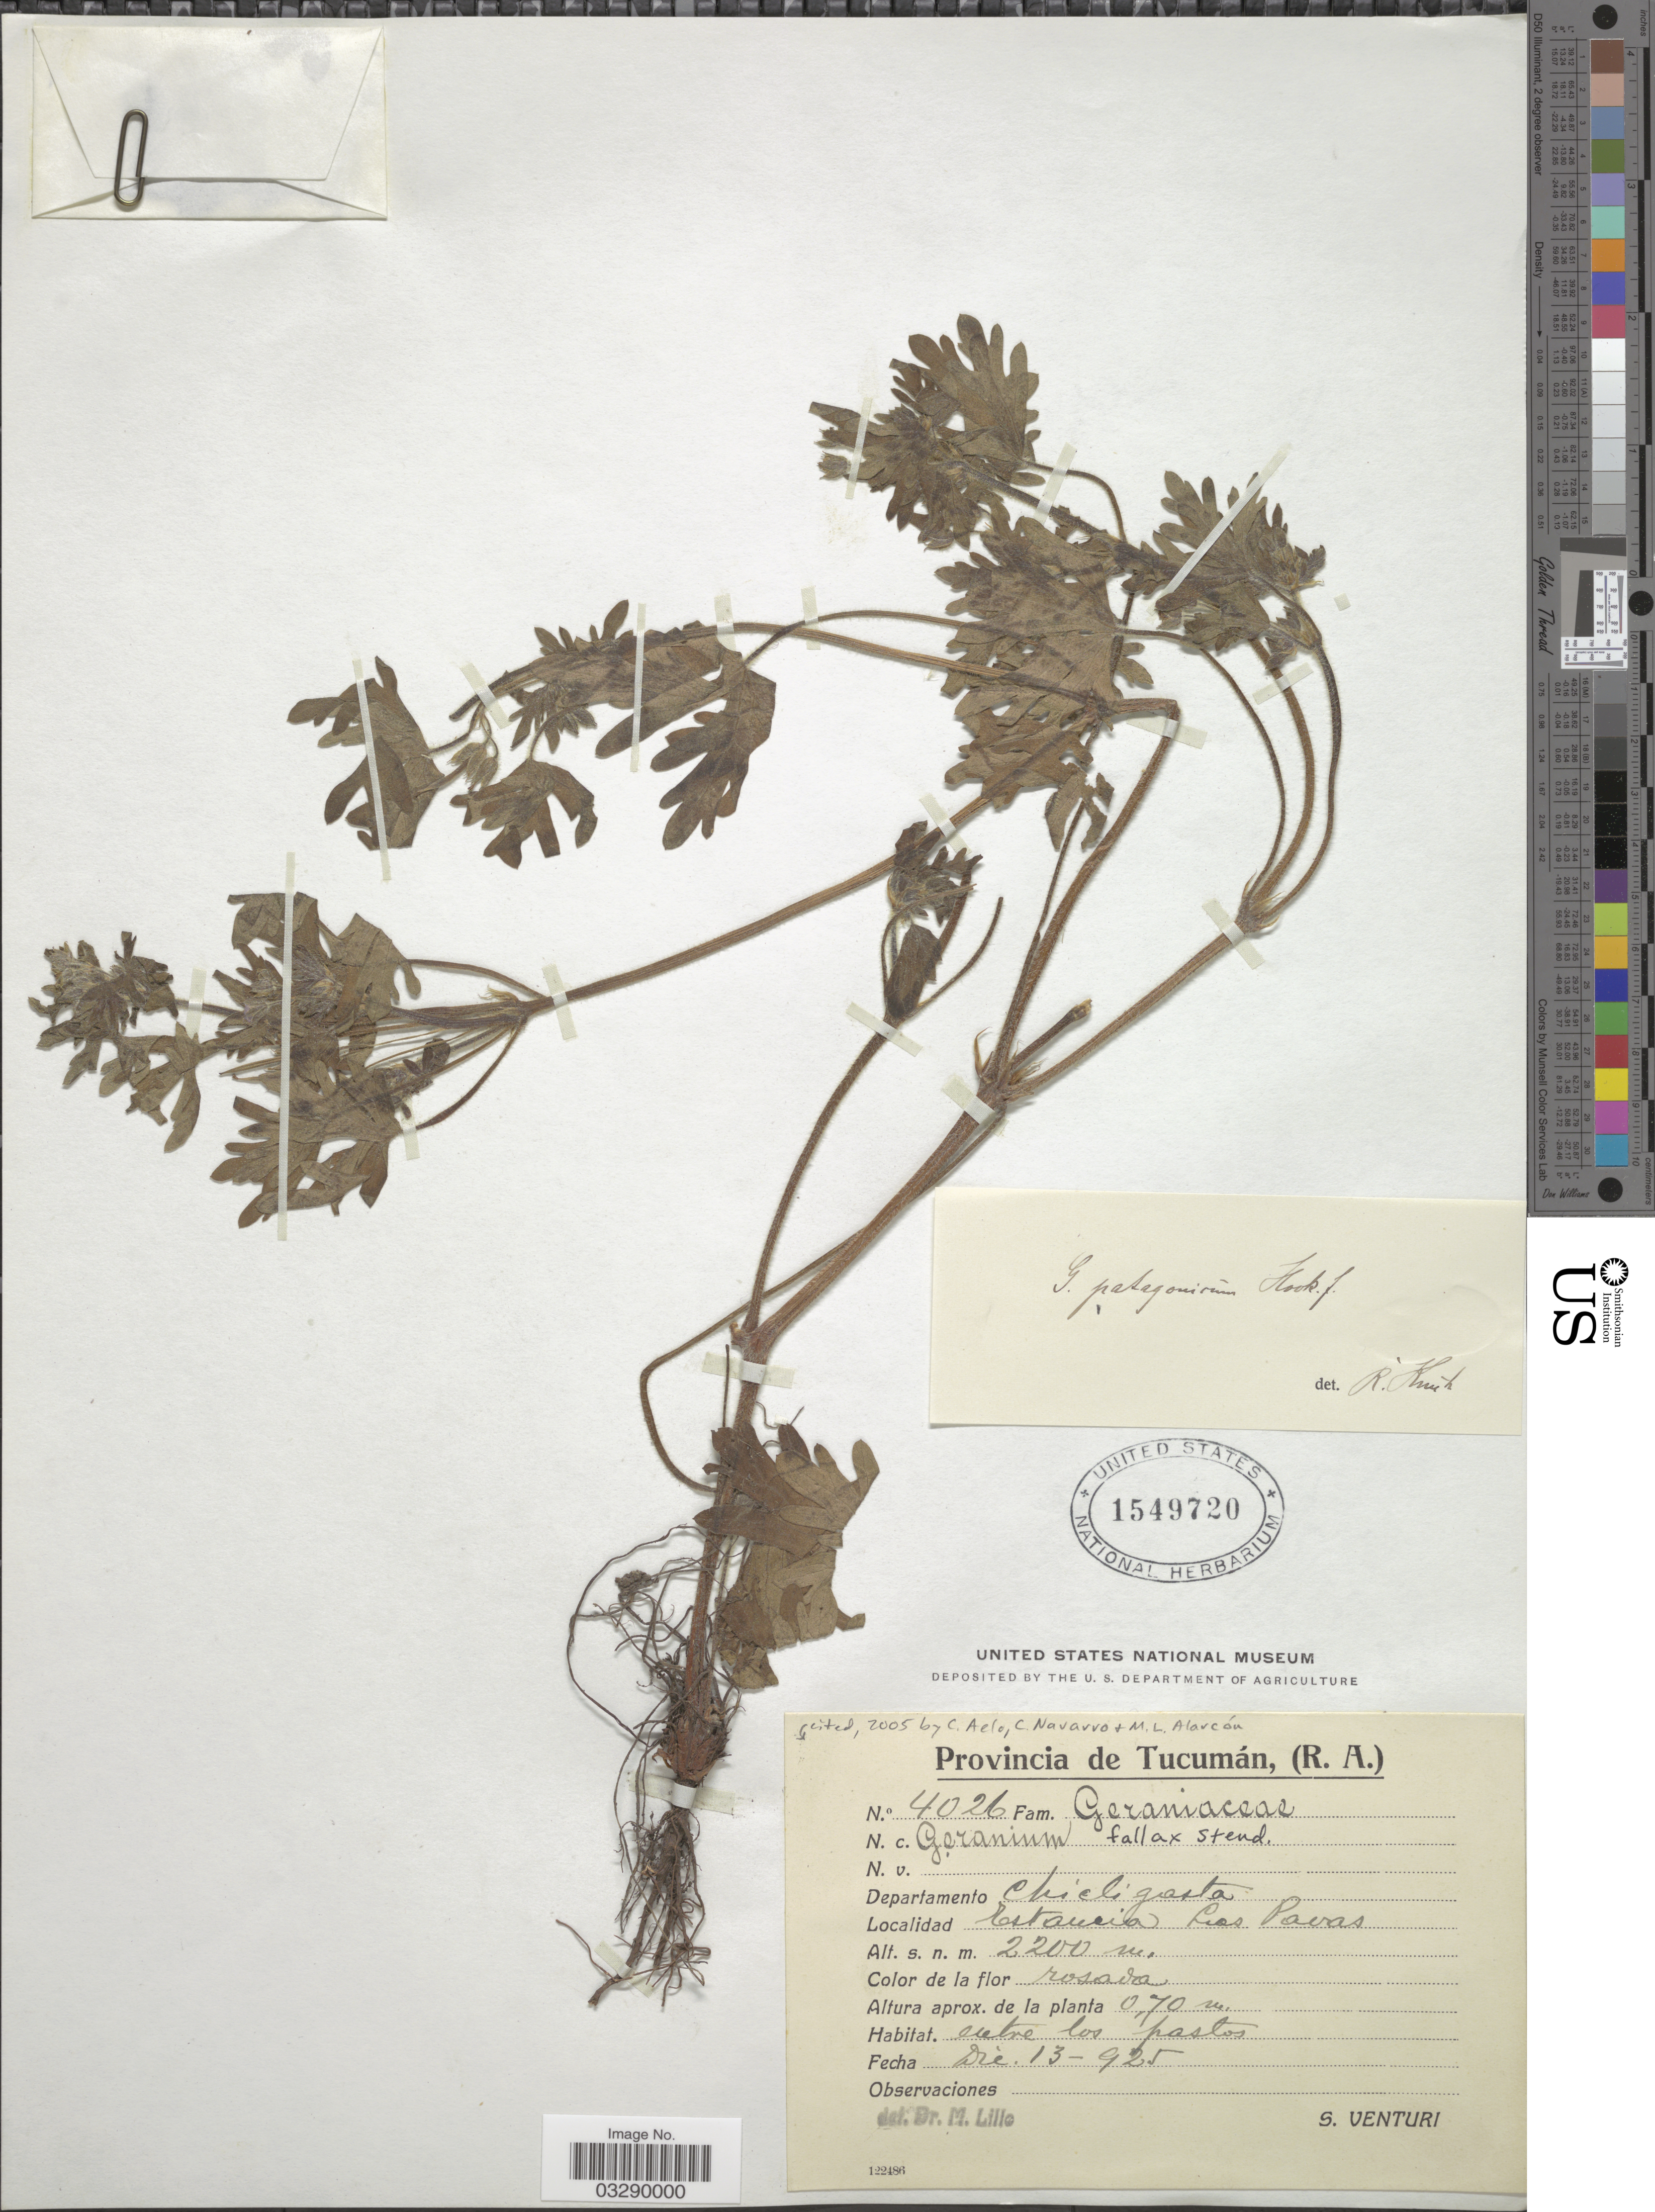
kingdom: Plantae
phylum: Tracheophyta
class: Magnoliopsida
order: Geraniales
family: Geraniaceae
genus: Geranium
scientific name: Geranium fallax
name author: Steud.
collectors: S. Venturi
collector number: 4026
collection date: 1925-12-13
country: Argentina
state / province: Tucuman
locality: Departamento Chicligasta. Estancia Las Pavas.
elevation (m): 2200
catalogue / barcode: US 1549720